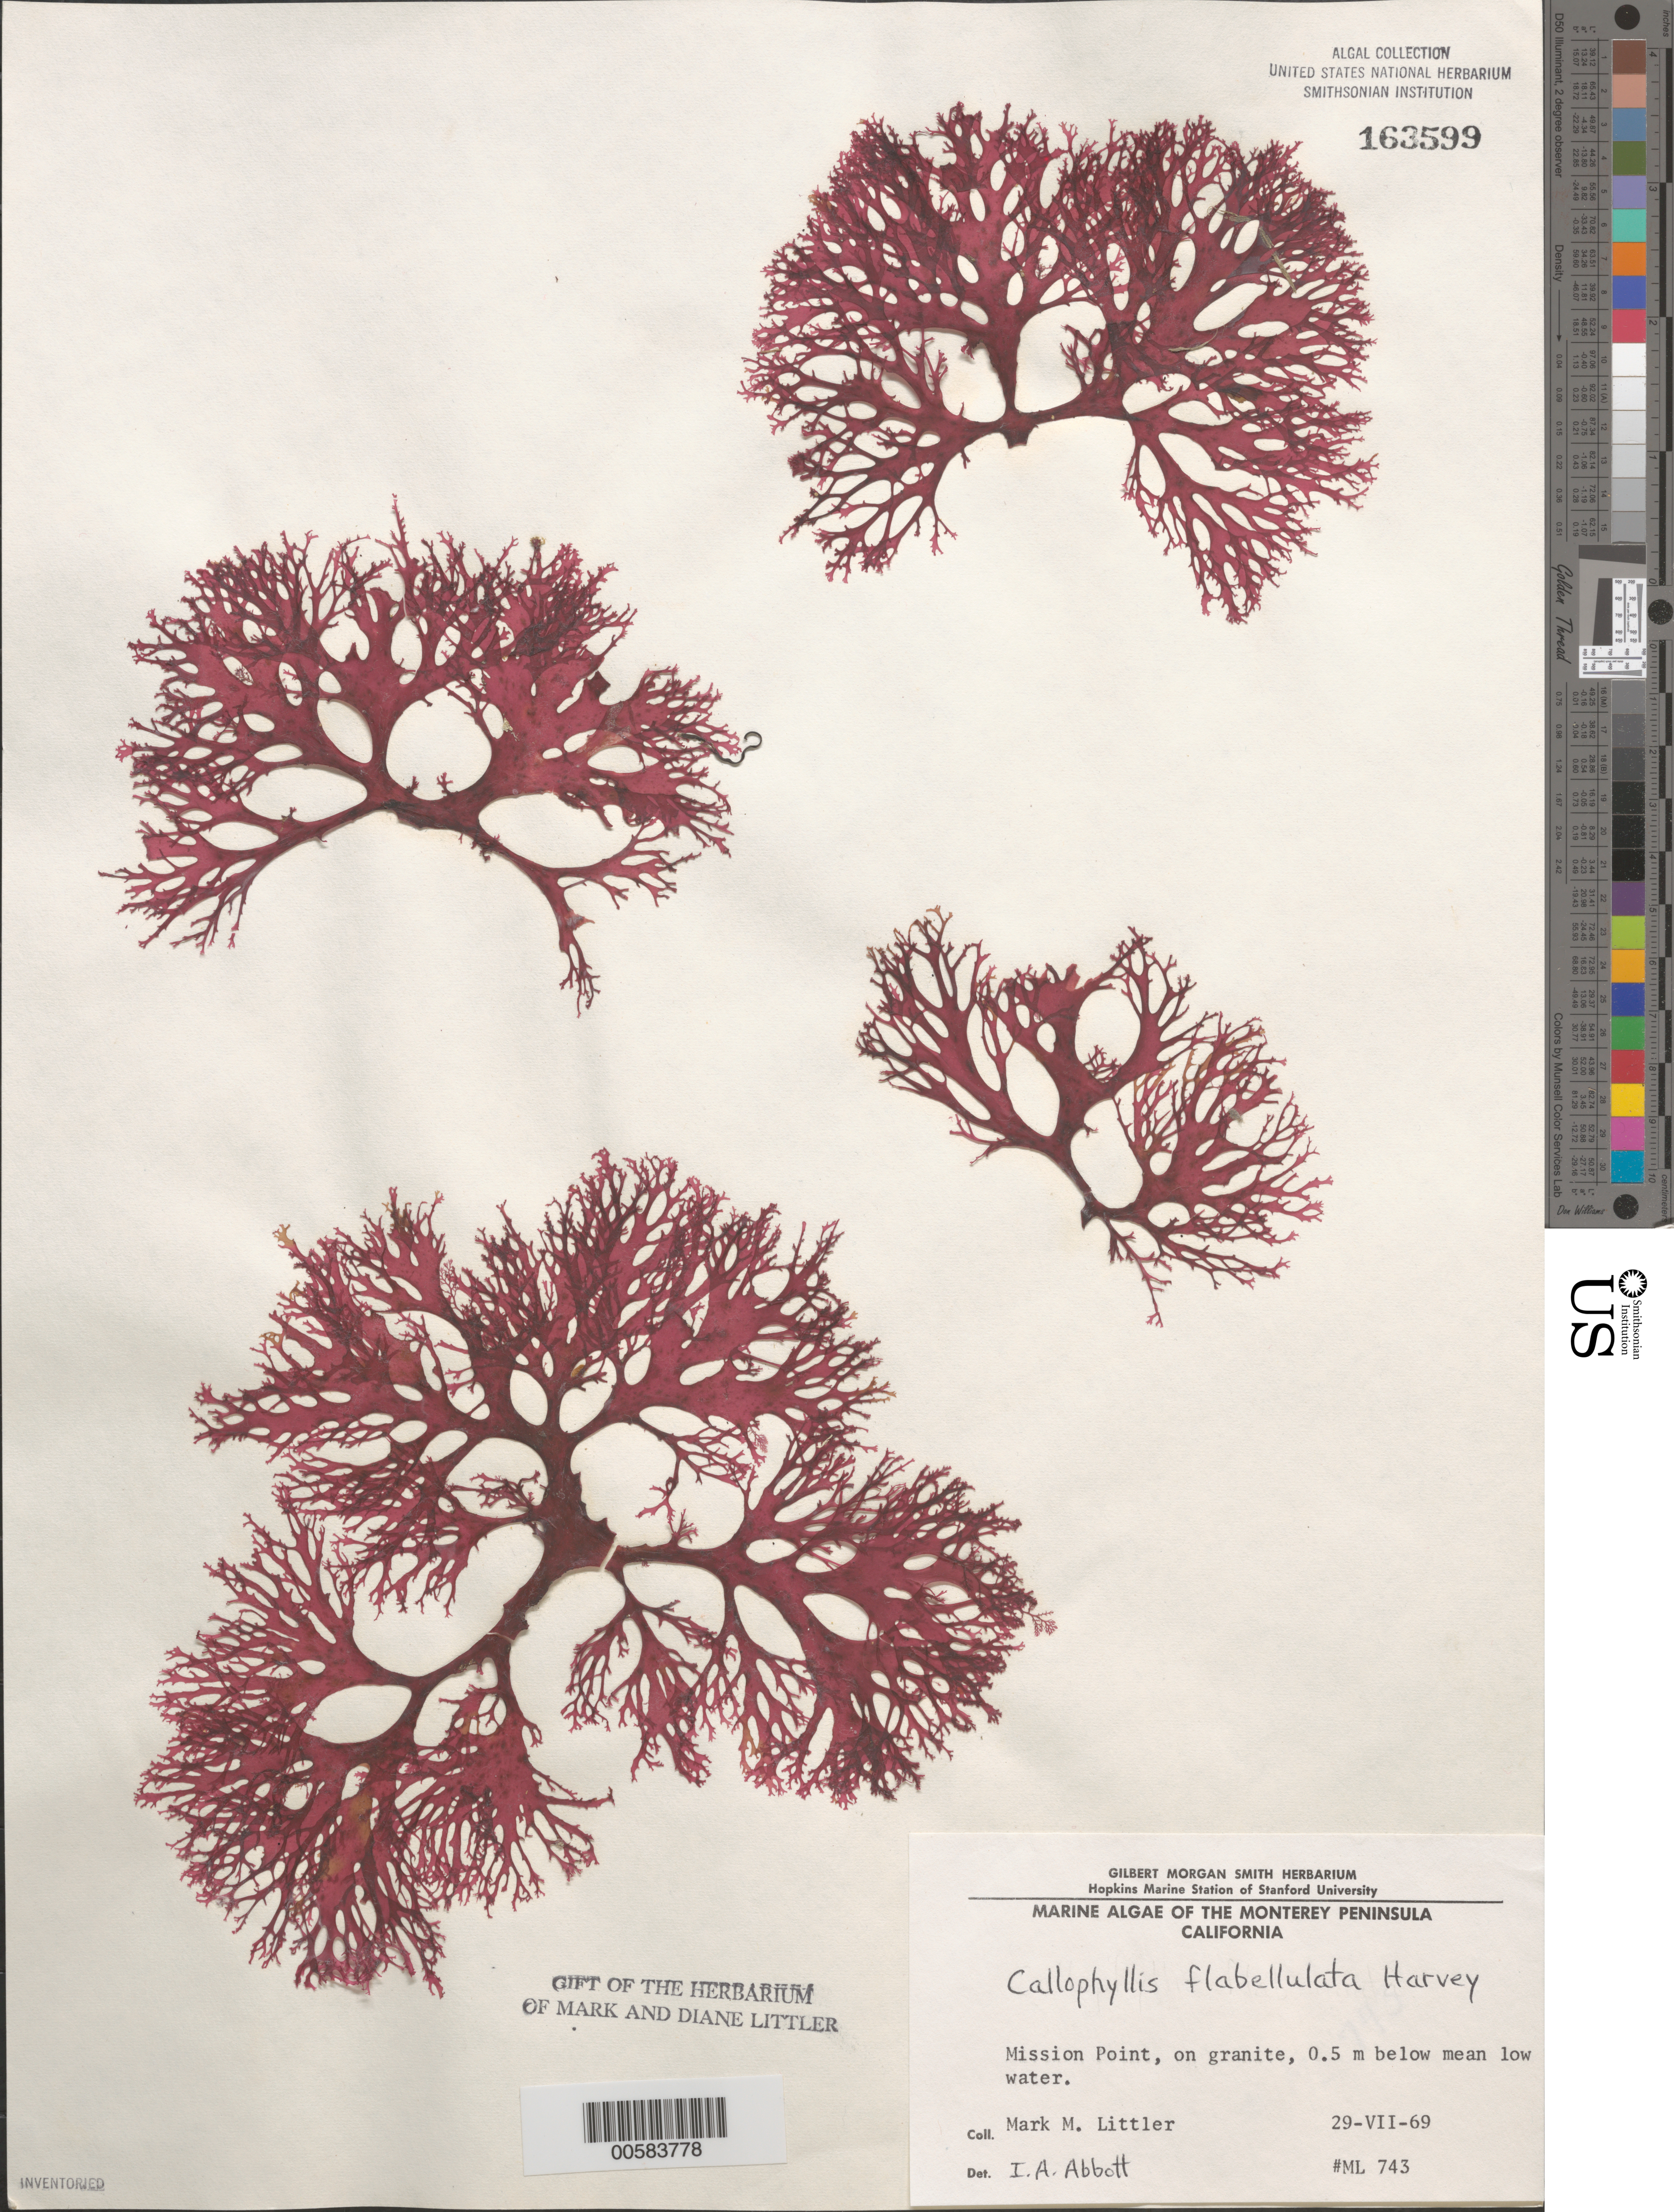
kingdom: Plantae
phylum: Rhodophyta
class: Florideophyceae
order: Gigartinales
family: Kallymeniaceae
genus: Callophyllis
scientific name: Callophyllis flabellulata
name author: Harv.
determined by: Abbott, Isabella A.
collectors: M. M. Littler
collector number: ML 743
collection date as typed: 29 Jul 1969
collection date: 1969-07-29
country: United States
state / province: California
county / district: Monterey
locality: Mission Point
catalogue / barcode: US 163599